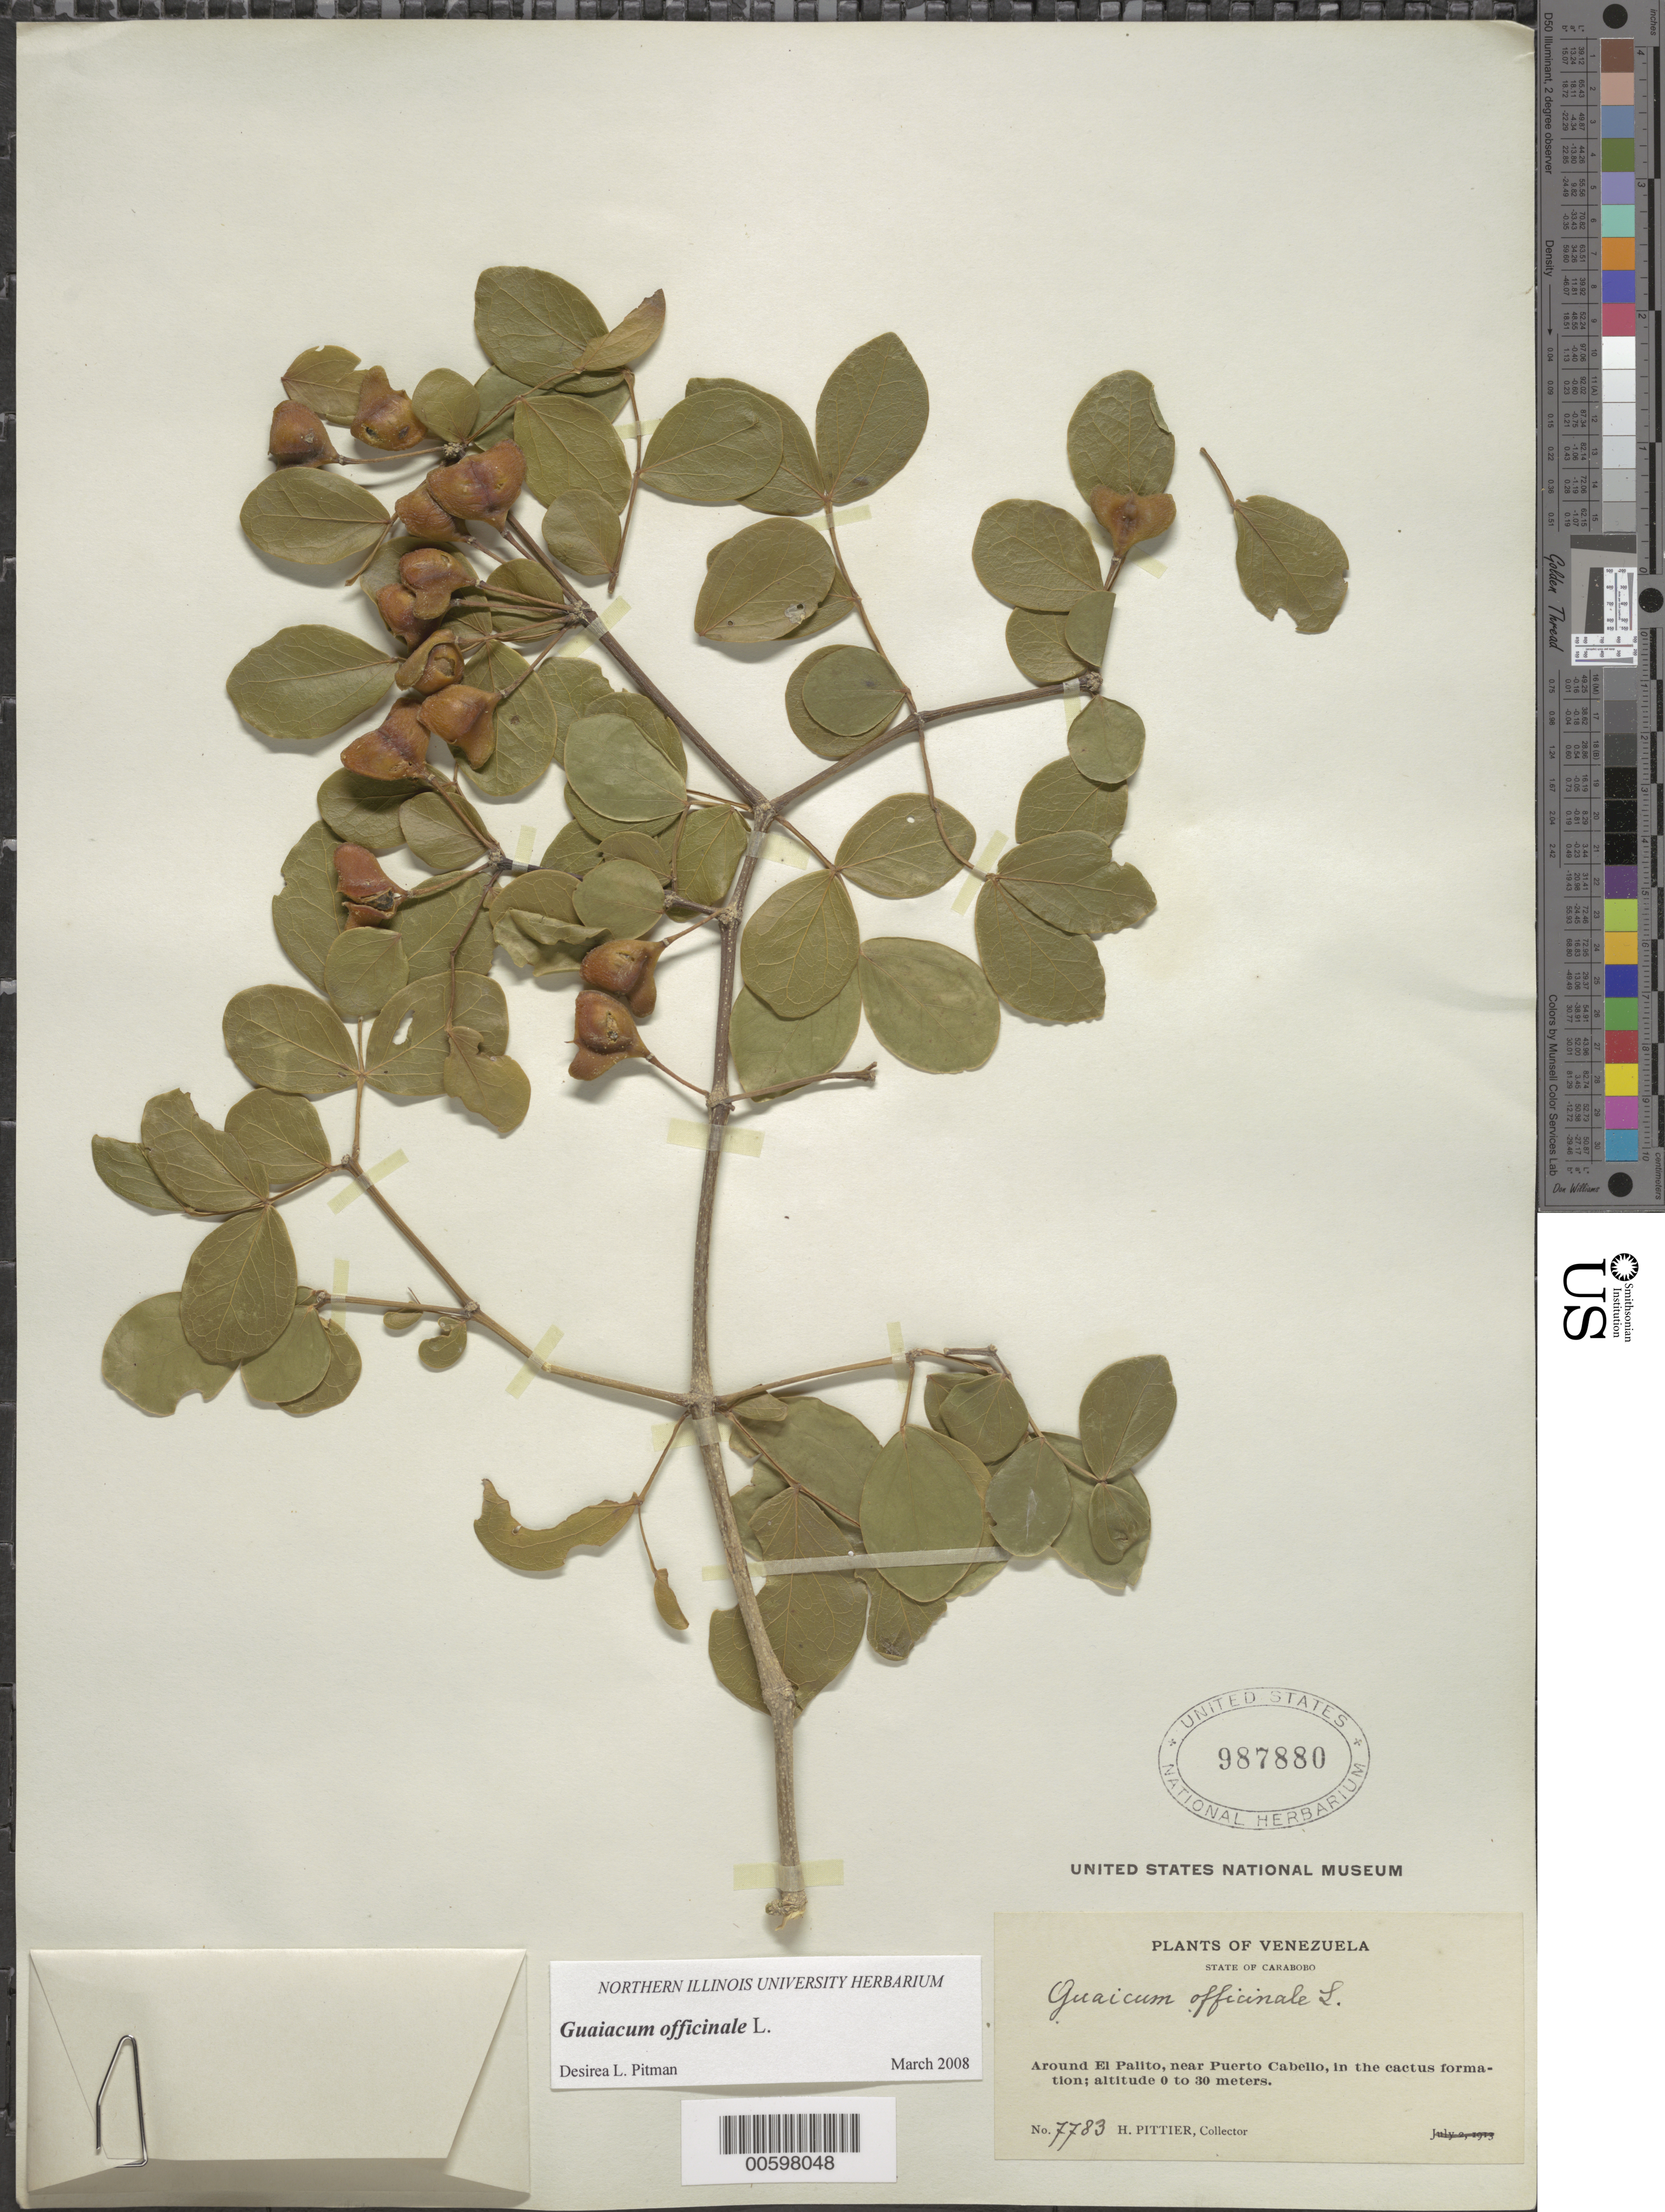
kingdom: Plantae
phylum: Tracheophyta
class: Magnoliopsida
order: Zygophyllales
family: Zygophyllaceae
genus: Guaiacum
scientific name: Guaiacum officinale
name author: L.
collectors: H. F. Pittier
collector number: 7783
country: Venezuela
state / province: Carabobo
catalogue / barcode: US 987880